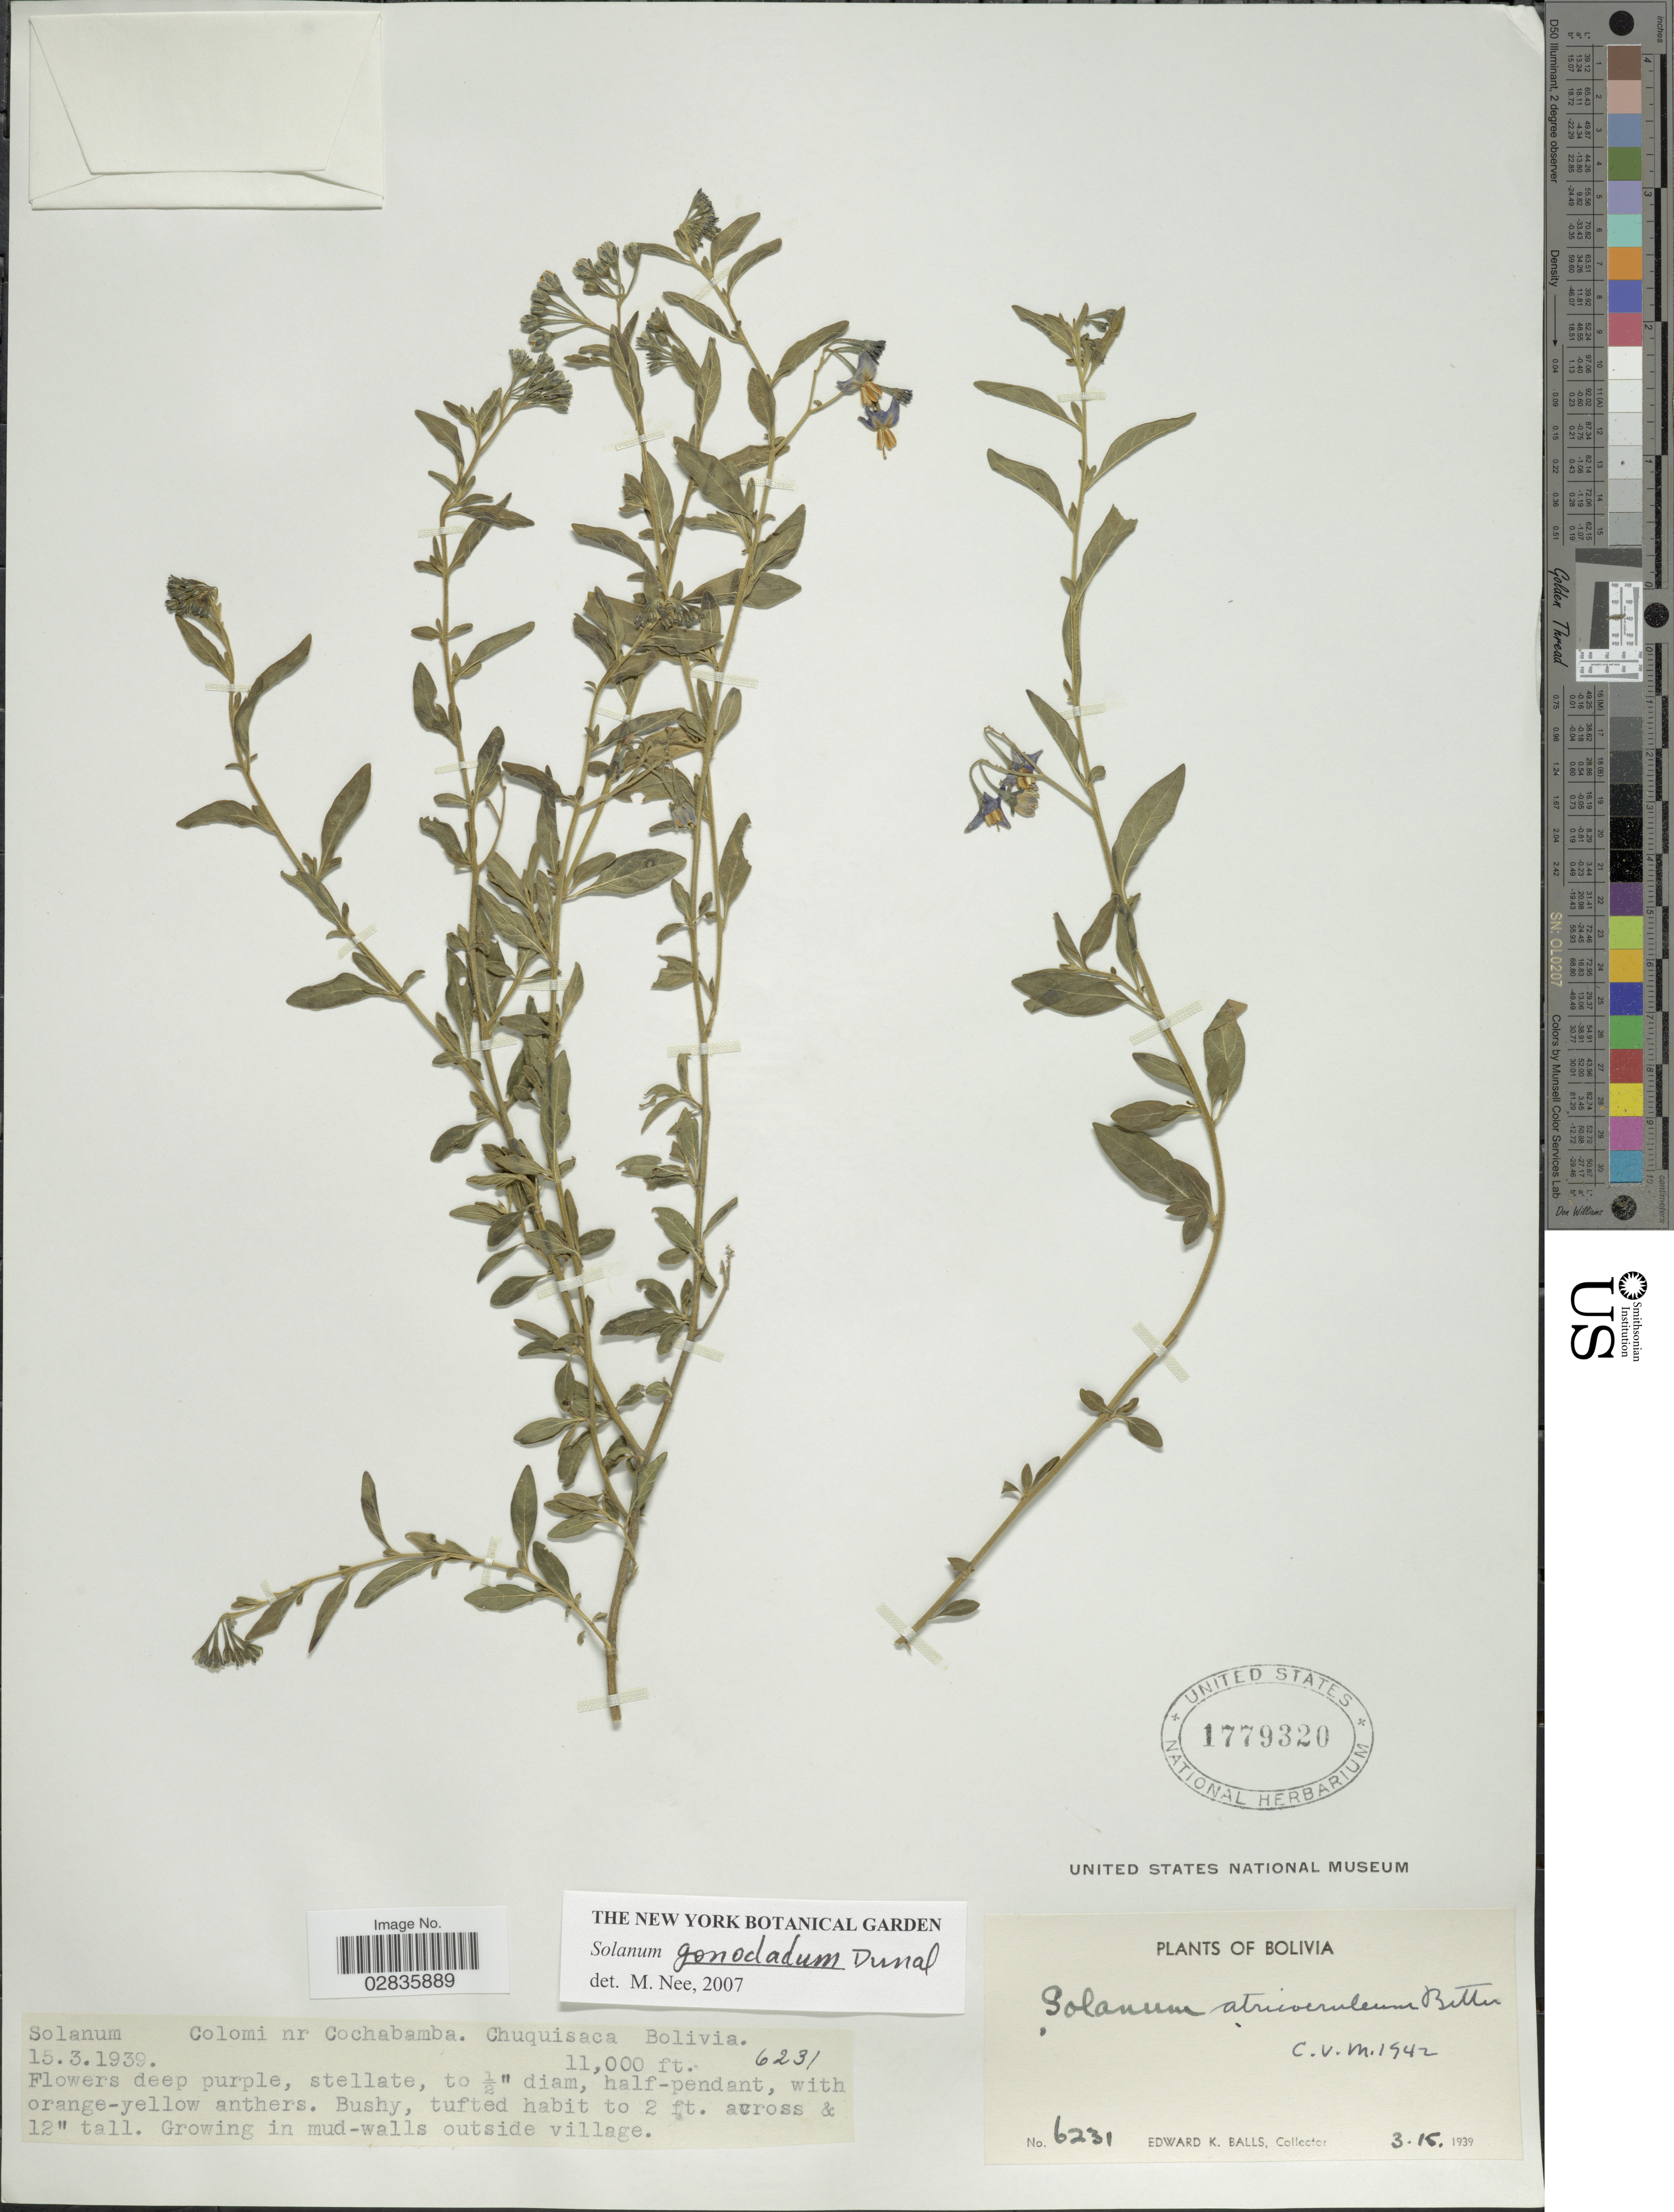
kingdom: Plantae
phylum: Tracheophyta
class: Magnoliopsida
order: Solanales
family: Solanaceae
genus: Solanum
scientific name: Solanum gonocladum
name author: Dunal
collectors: E. K. Balls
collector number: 6231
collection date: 1939-03-15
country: Bolivia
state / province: Chuquisaca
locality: Colomi nr Cochabamba.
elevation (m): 3353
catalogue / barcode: US 1779320